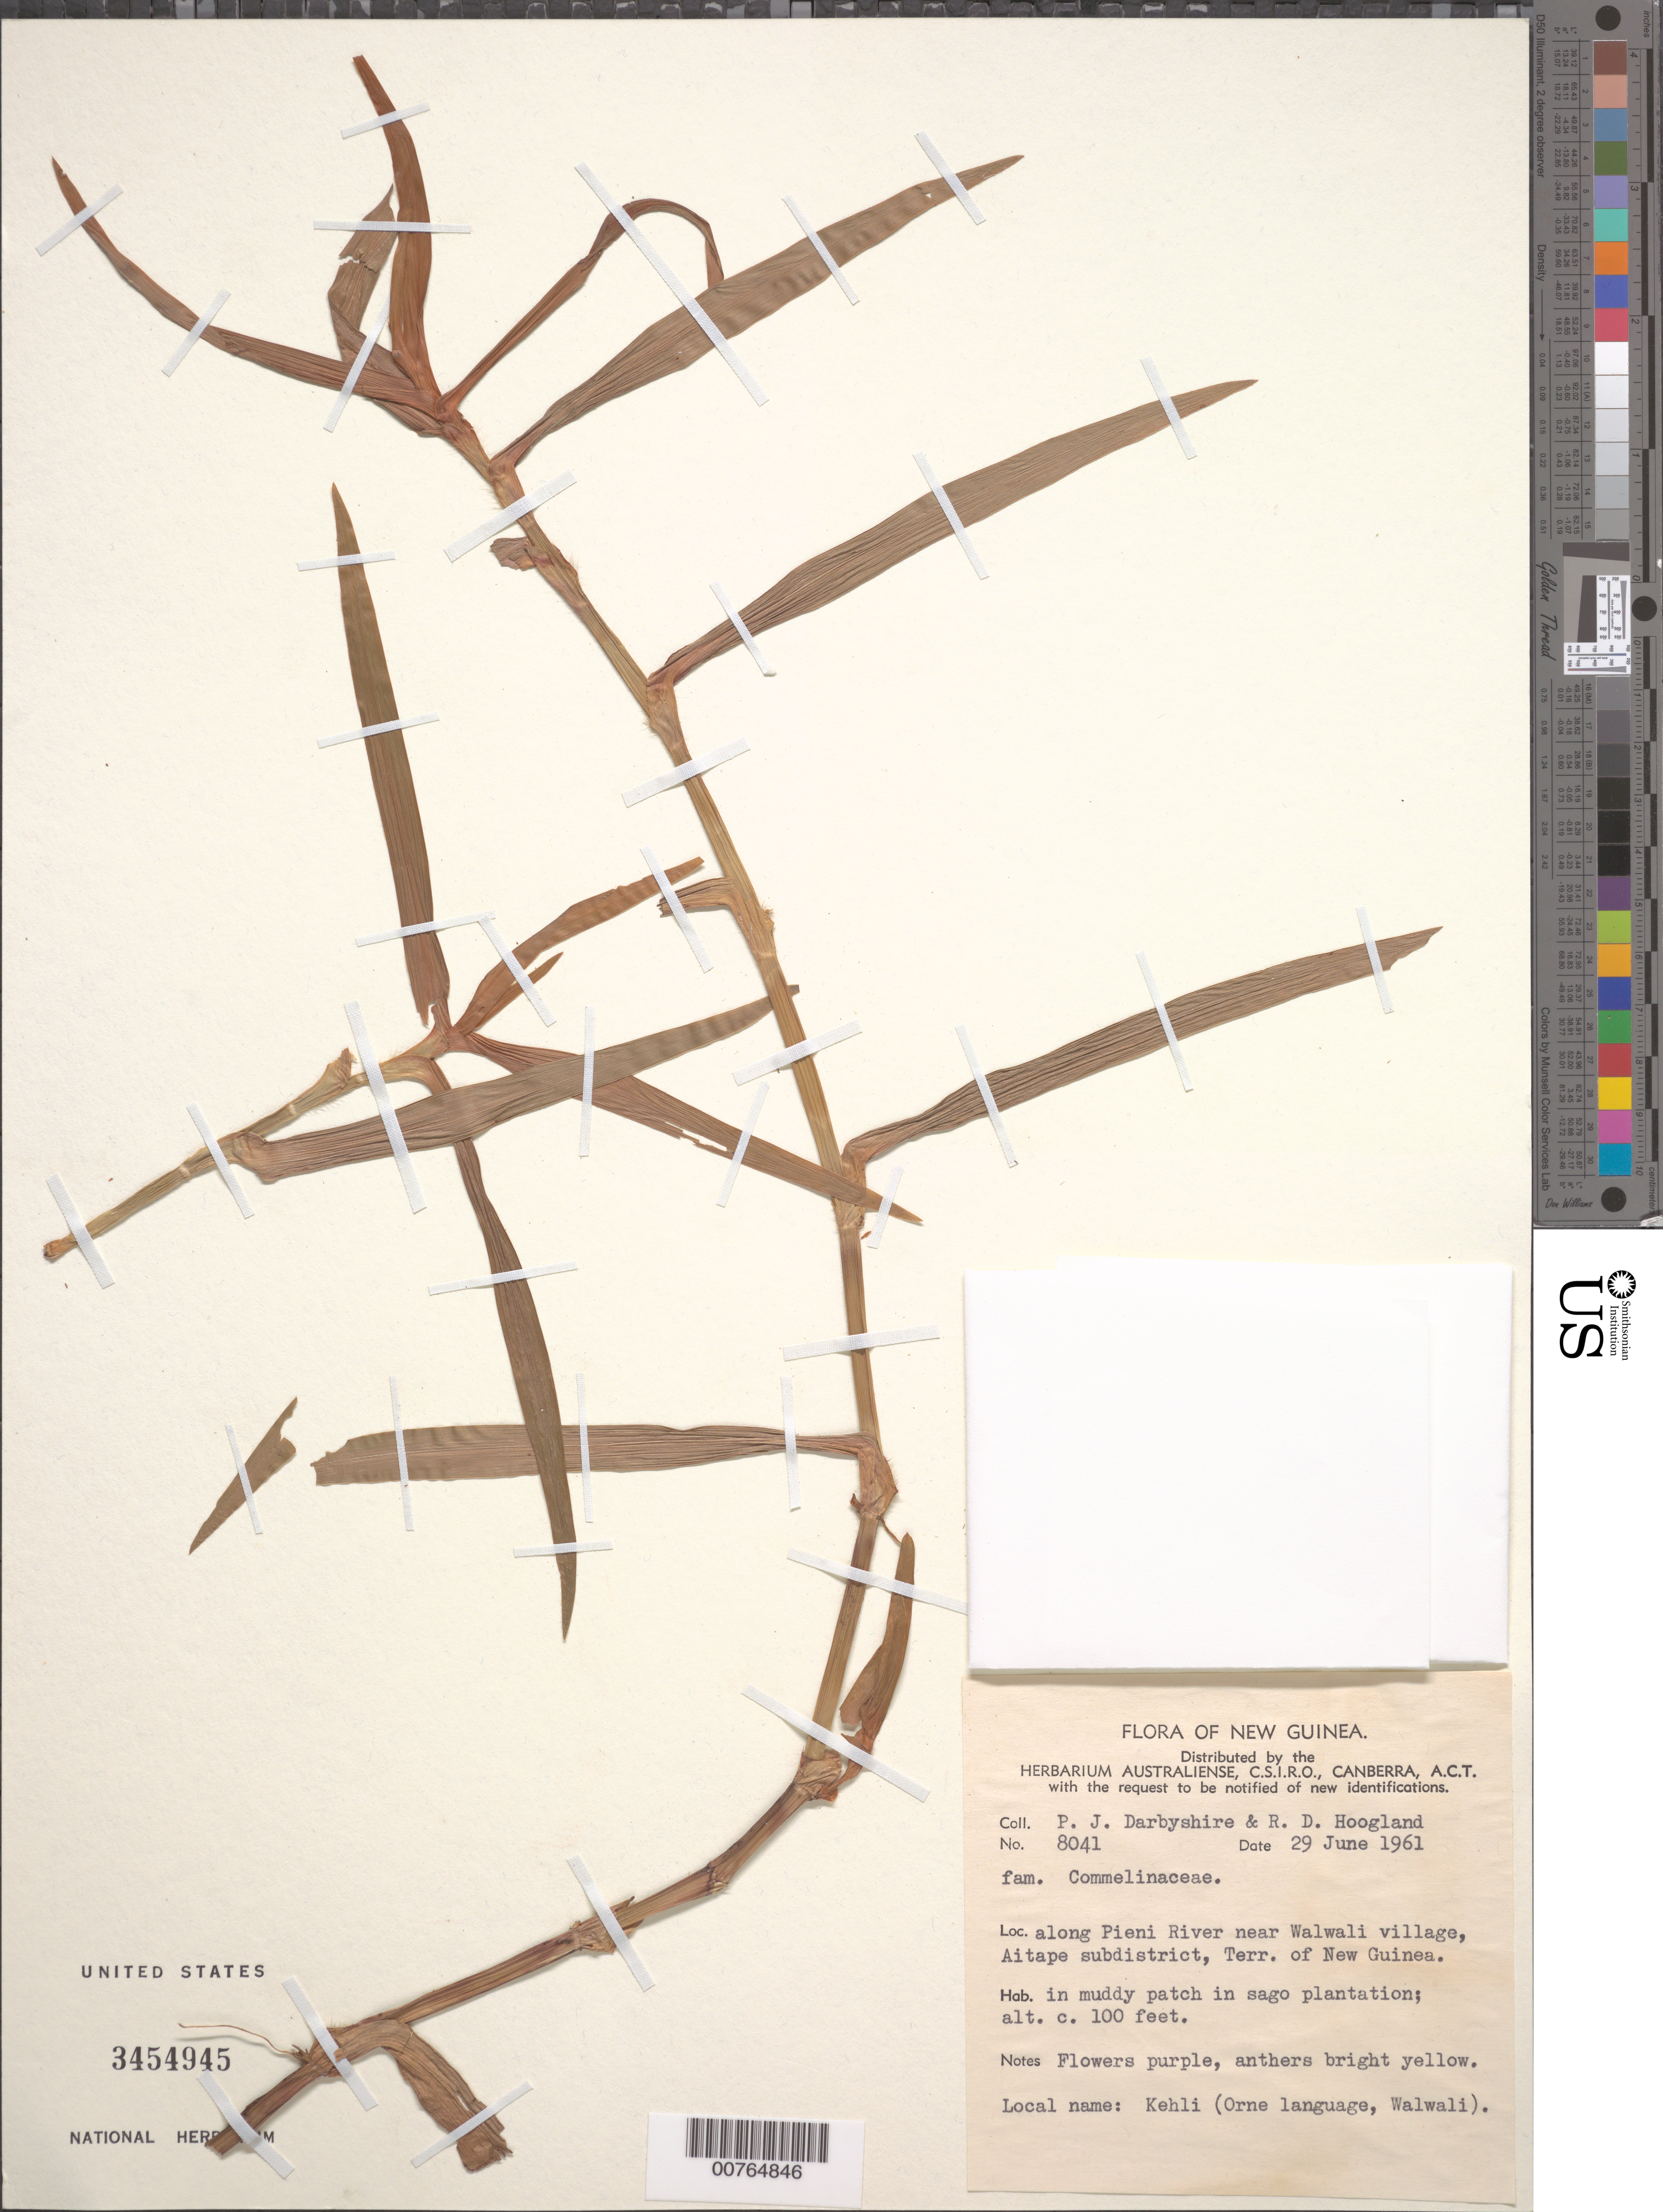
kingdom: Plantae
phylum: Tracheophyta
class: Liliopsida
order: Commelinales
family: Commelinaceae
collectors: P. Darbyshire & R. D. Hoogland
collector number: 8041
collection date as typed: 29 Jun 1961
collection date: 1961-06-29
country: Papua New Guinea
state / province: Sandaun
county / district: Aitape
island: New Guinea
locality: Sudaun, Along Pieni River near Walwali Village, Aitape.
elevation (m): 30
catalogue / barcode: US 3454945